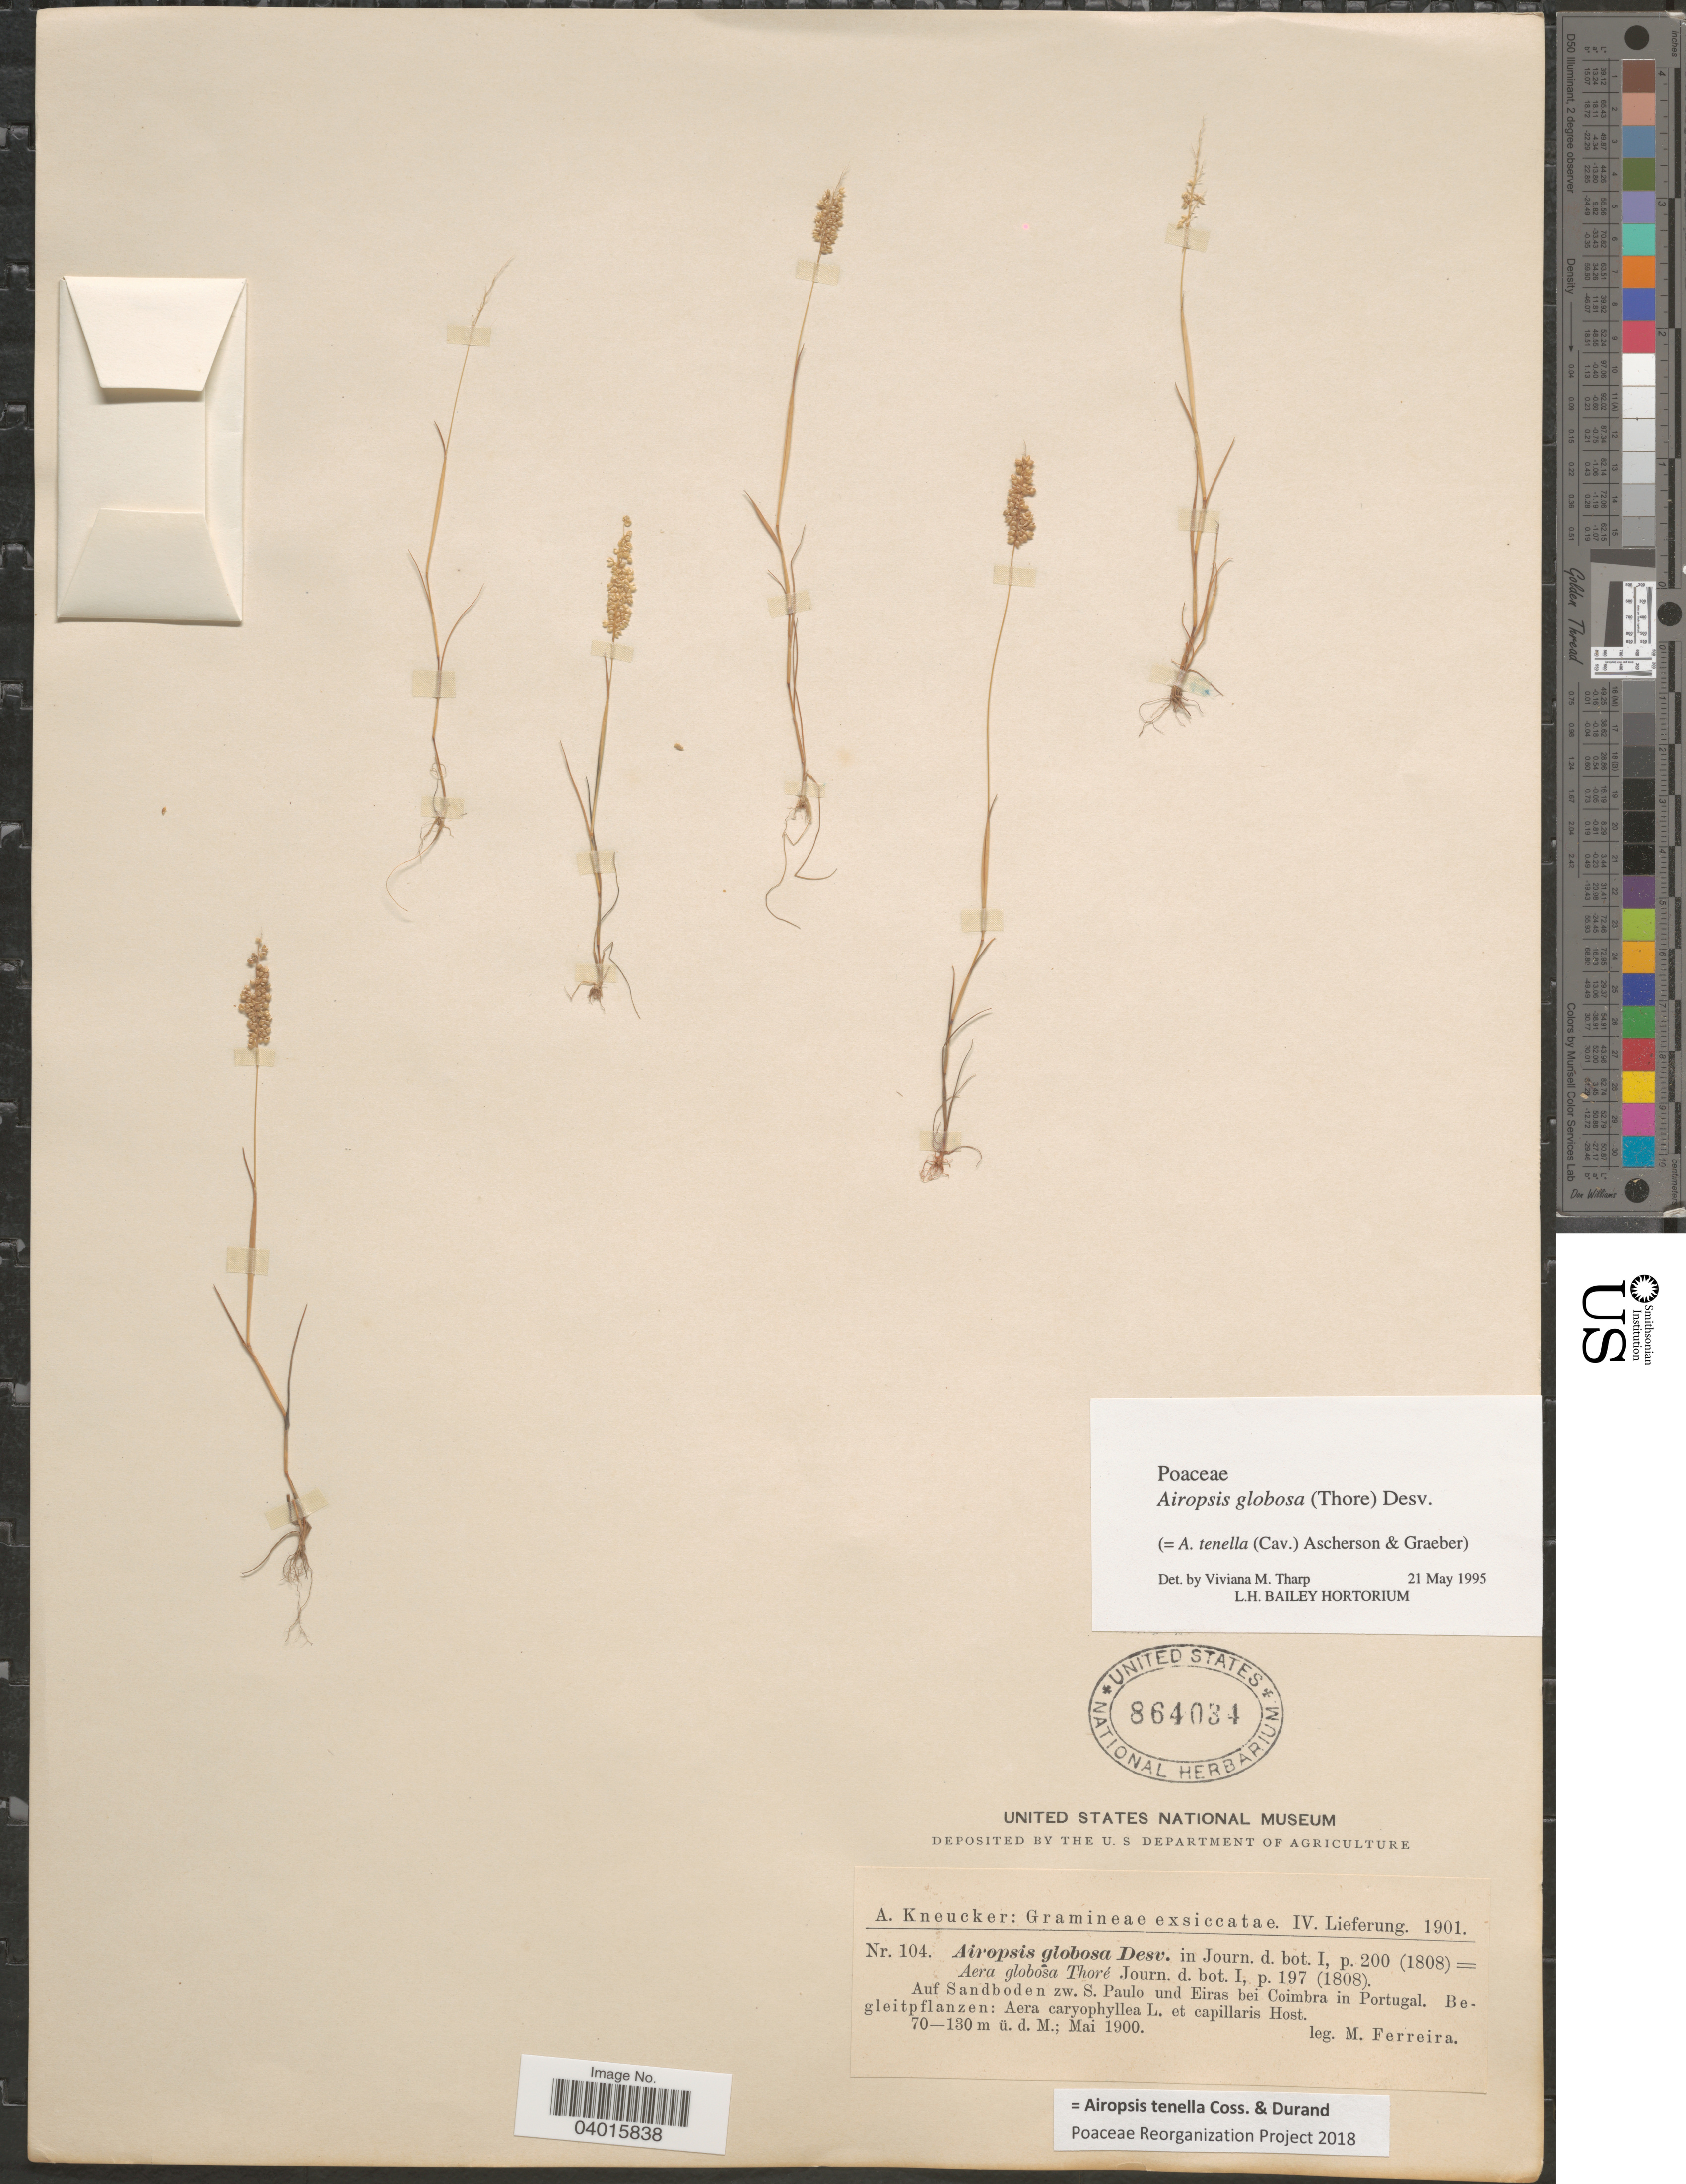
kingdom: Plantae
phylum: Tracheophyta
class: Liliopsida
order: Poales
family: Poaceae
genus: Airopsis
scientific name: Airopsis tenella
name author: Asch. & Graebn.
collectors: M. Ferreira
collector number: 104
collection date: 1900-05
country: Portugal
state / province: Coimbra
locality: Auf Sandboden zw. S. Paulo und Eiras bei Coimbra in Portugal.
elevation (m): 70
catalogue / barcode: US 864034